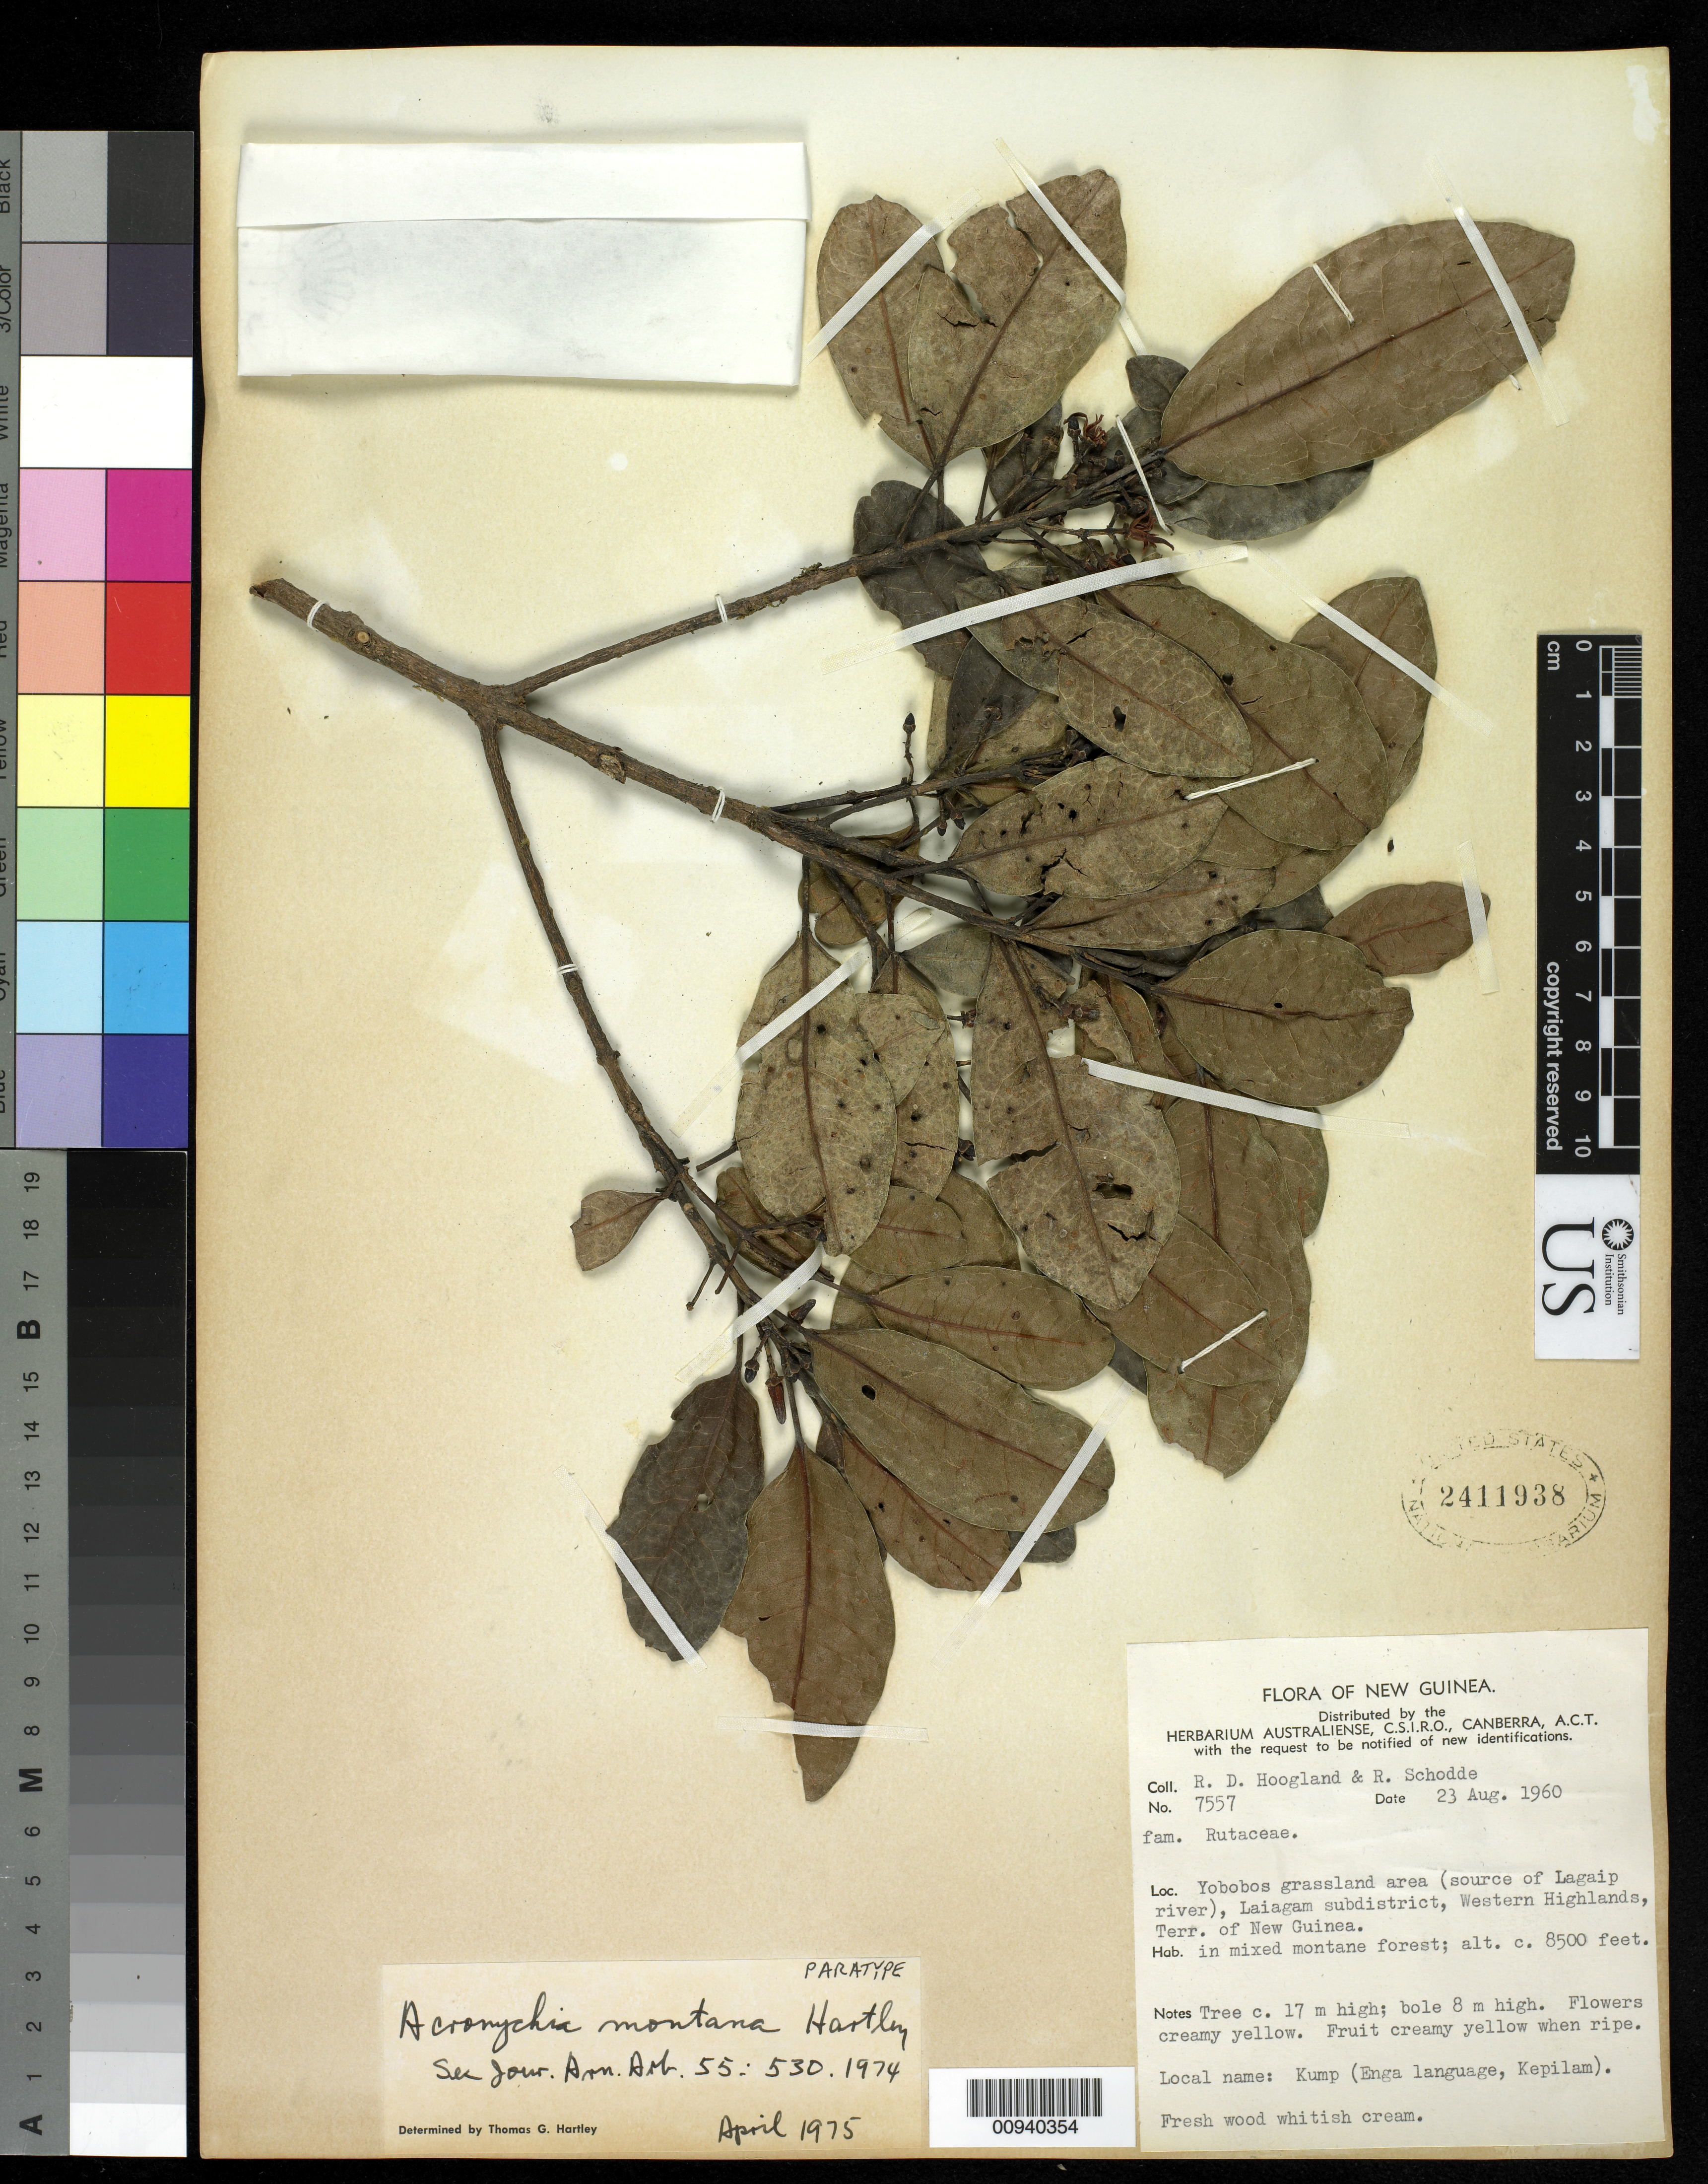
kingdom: Plantae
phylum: Tracheophyta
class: Magnoliopsida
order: Sapindales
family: Rutaceae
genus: Acronychia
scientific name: Acronychia montana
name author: T.G. Hartley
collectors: R. D. Hoogland & R. Schodde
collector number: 7557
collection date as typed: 23 Aug 1960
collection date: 1960-08-23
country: Papua New Guinea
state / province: Enga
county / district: Laiagam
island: New Guinea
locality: Yobobos grassland area (source of Lagaip River)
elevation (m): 2591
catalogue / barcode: US 2411938